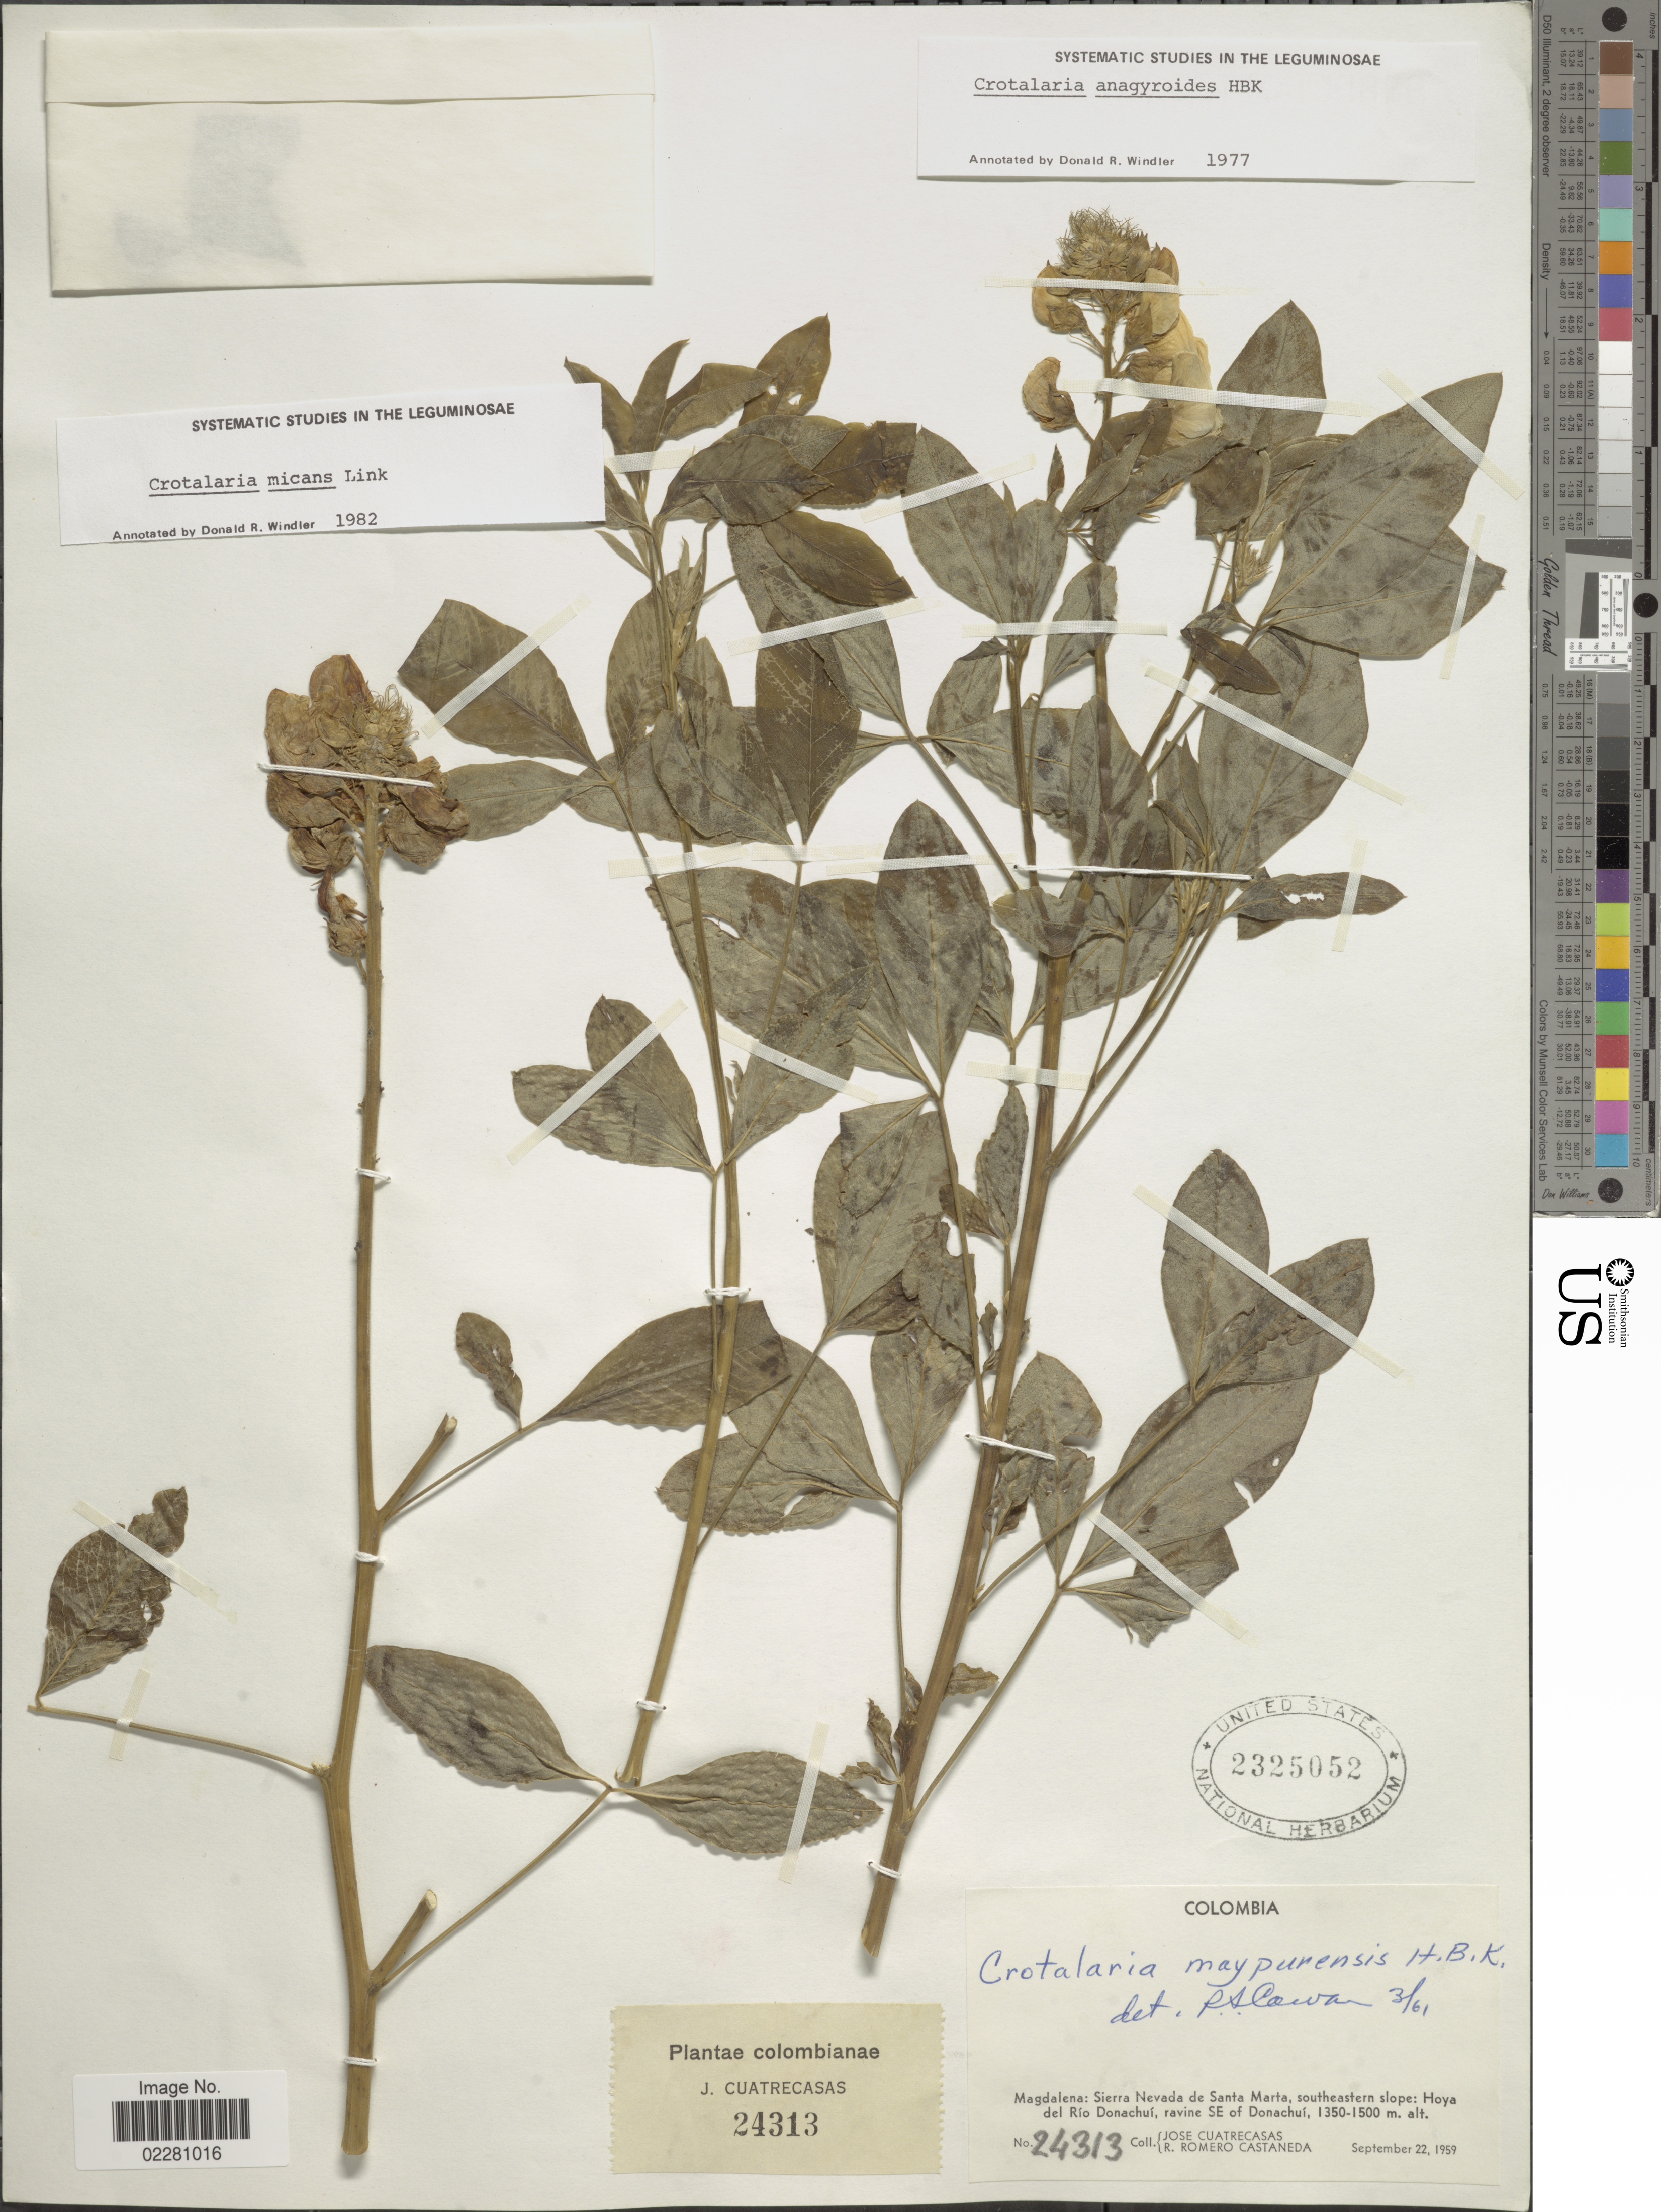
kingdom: Plantae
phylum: Tracheophyta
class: Magnoliopsida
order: Fabales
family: Fabaceae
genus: Crotalaria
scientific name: Crotalaria micans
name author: Link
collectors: J. Cuatrecasas & R. Romero Castañeda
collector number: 24313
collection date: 1959-09-22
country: Colombia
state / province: Magdalena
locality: Sierra Nevada de Santa Marta, southeastern slopes, Hoya del Rio Donachui, ravine SE of Donachui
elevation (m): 1350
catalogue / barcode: US 2325052